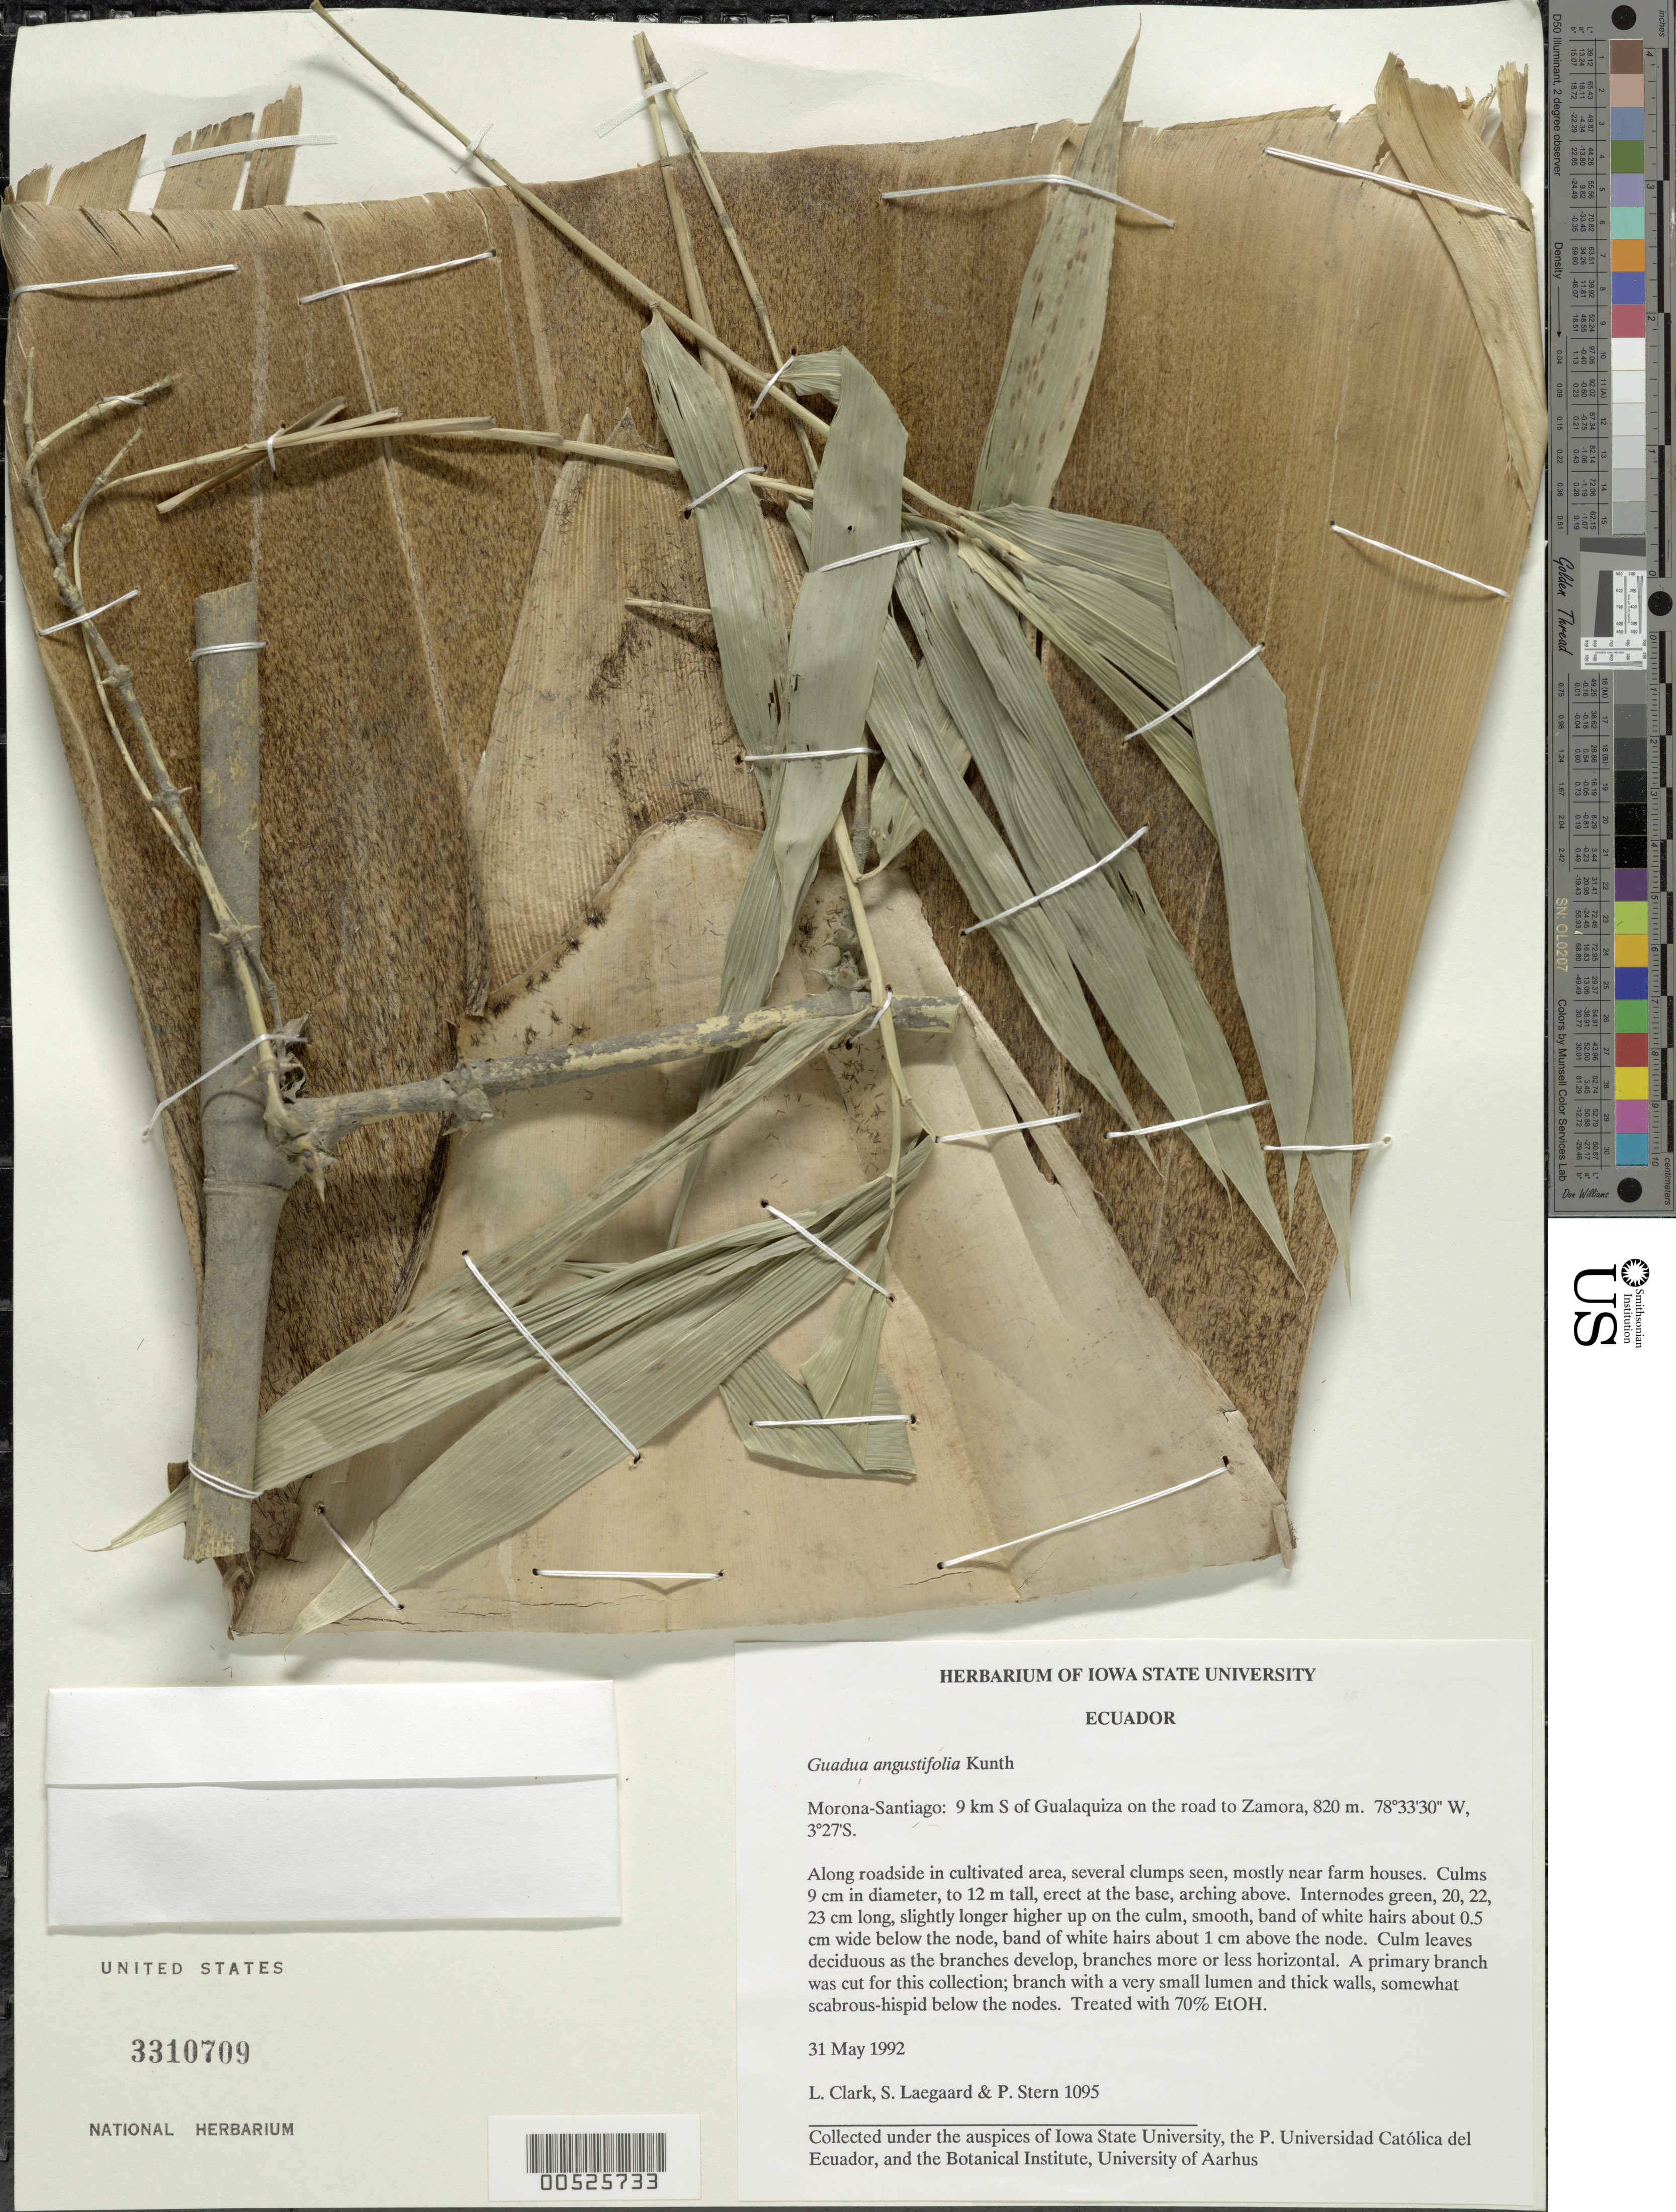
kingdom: Plantae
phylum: Tracheophyta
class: Liliopsida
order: Poales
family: Poaceae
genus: Guadua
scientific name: Guadua angustifolia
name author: Kunth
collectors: L. G. Clark, S. Lægaard & P. Stern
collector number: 1095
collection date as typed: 31 May 1992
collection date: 1992-05-31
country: Ecuador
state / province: Morona-Santiago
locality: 9 km S of gualaquiaza on the road to Zamora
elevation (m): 820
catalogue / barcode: US 3310709